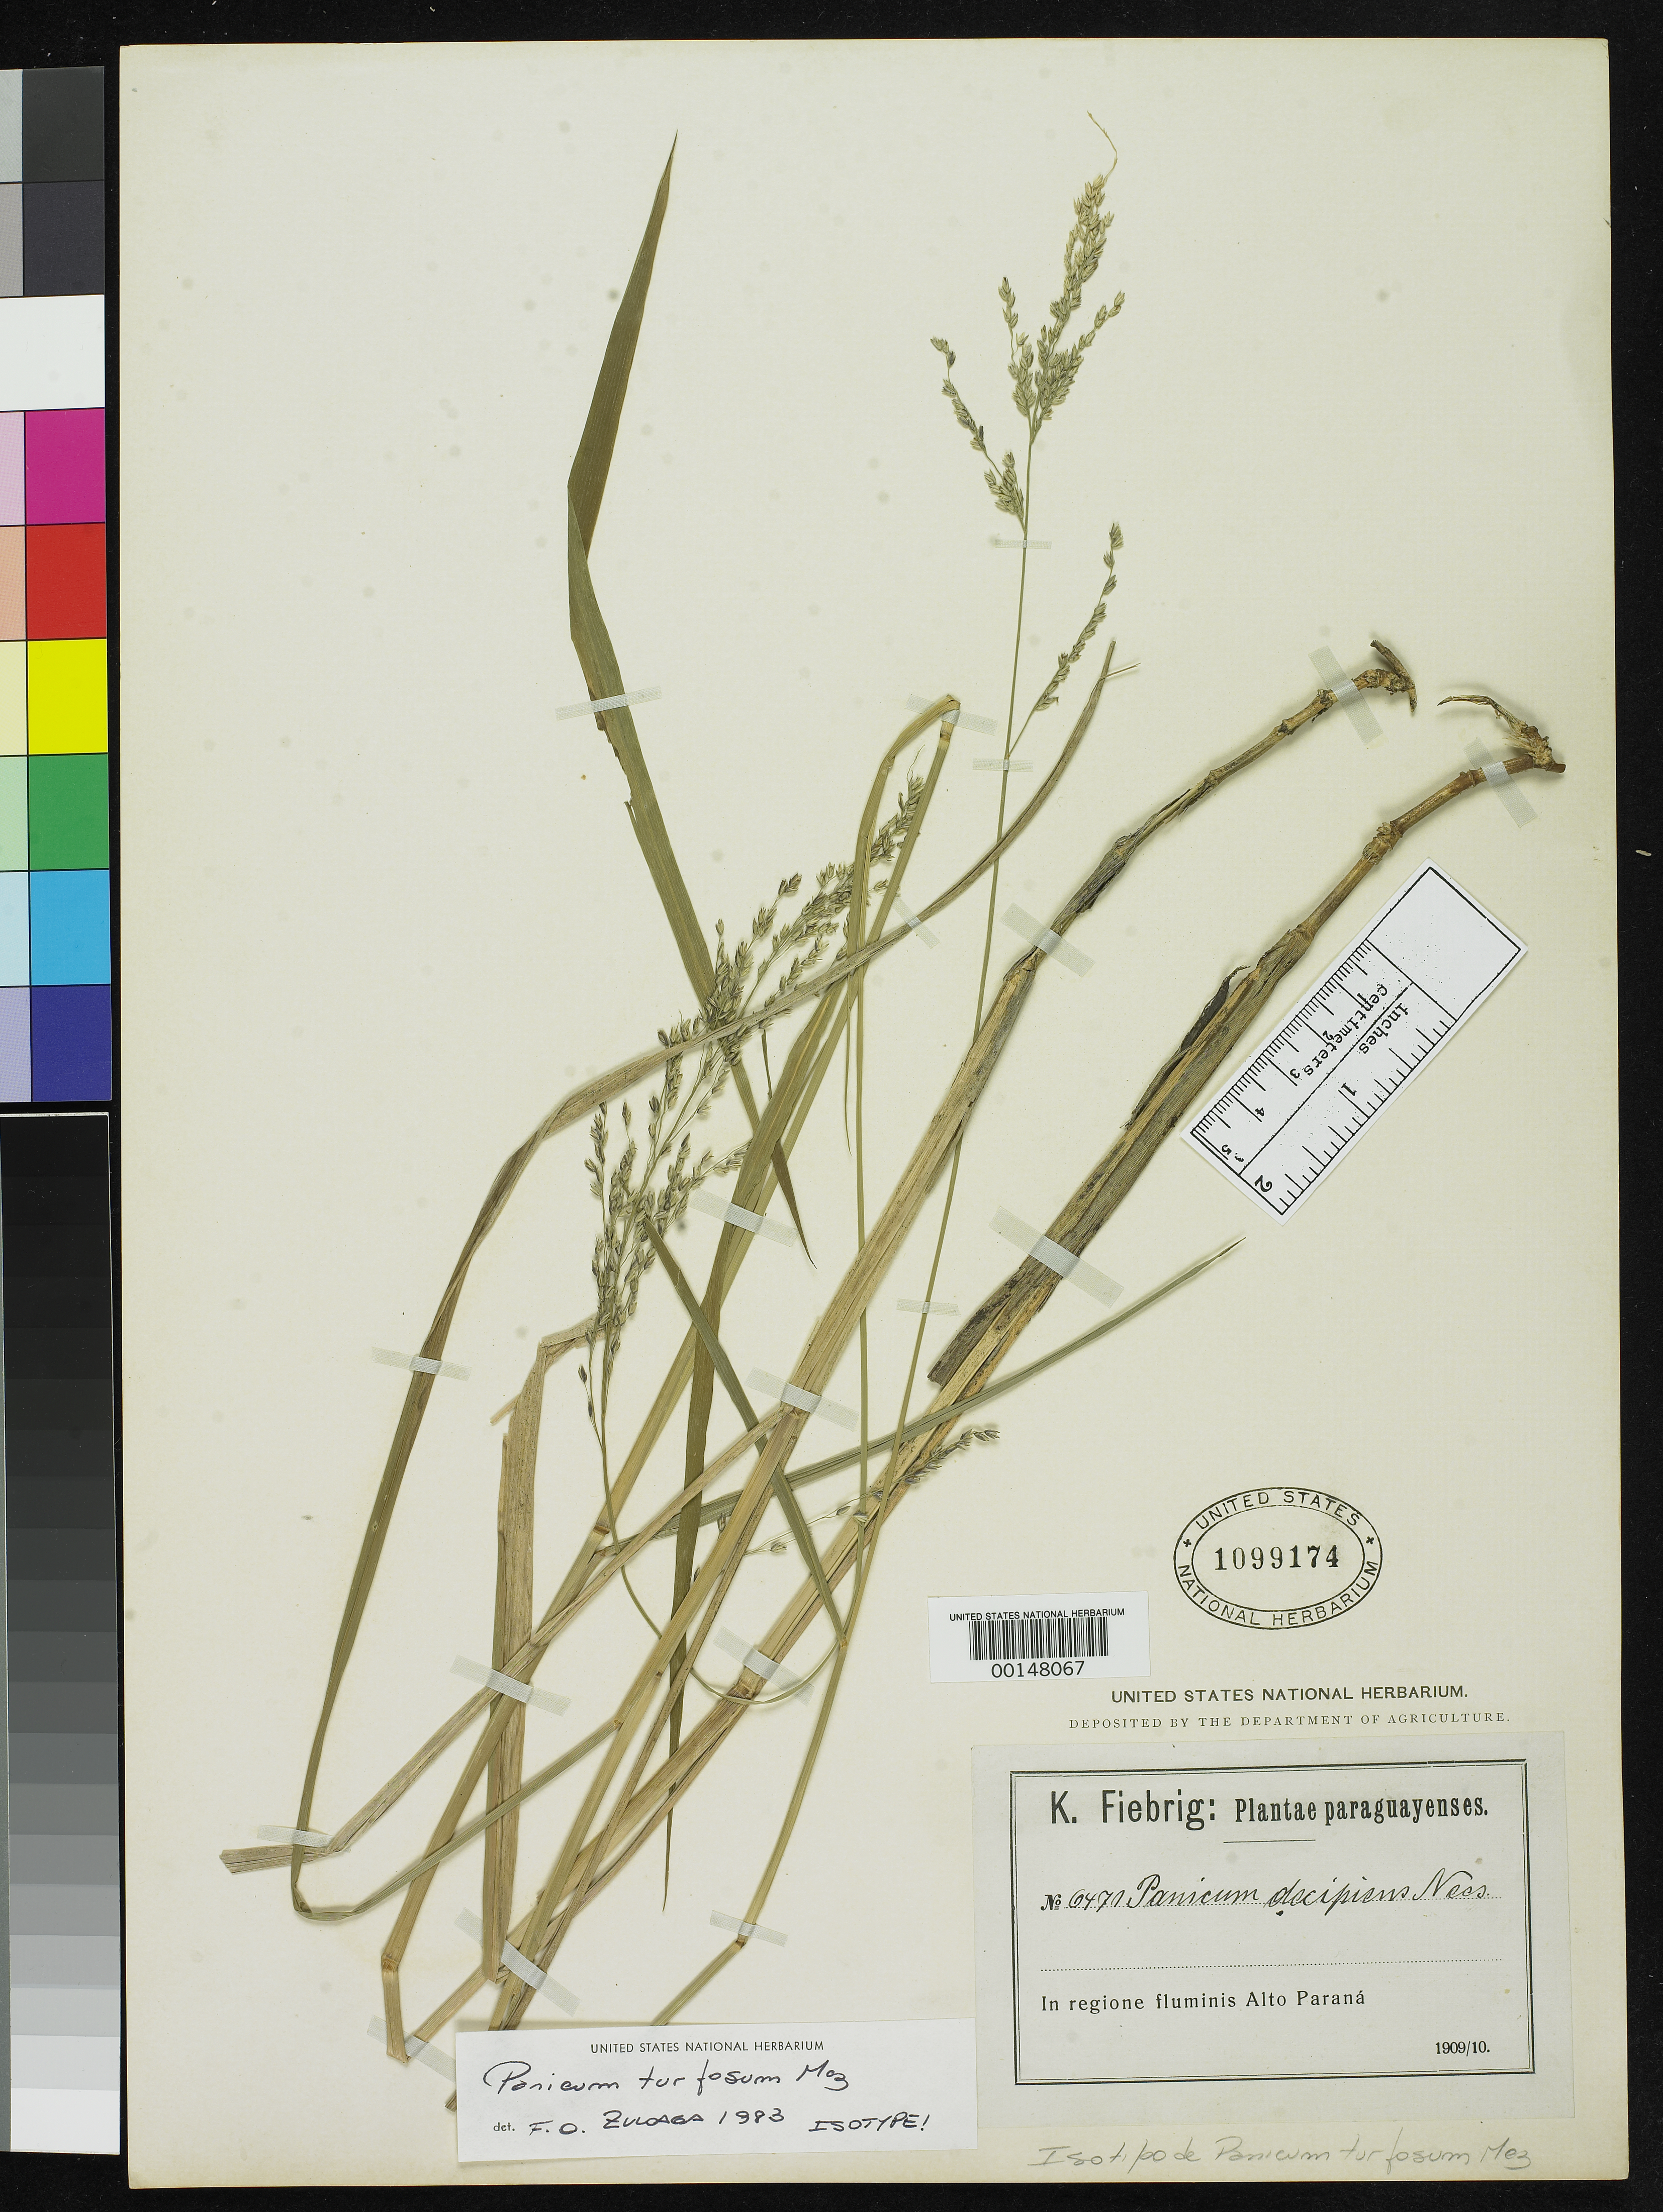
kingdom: Plantae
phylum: Tracheophyta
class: Liliopsida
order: Poales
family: Poaceae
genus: Panicum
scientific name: Panicum turfosum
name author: Mez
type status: Isotype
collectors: K. Fiebrig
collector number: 6471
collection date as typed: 1909 to -- --- 1910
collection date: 1909/1910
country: Paraguay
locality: Alto Parana River.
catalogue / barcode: US 1099174